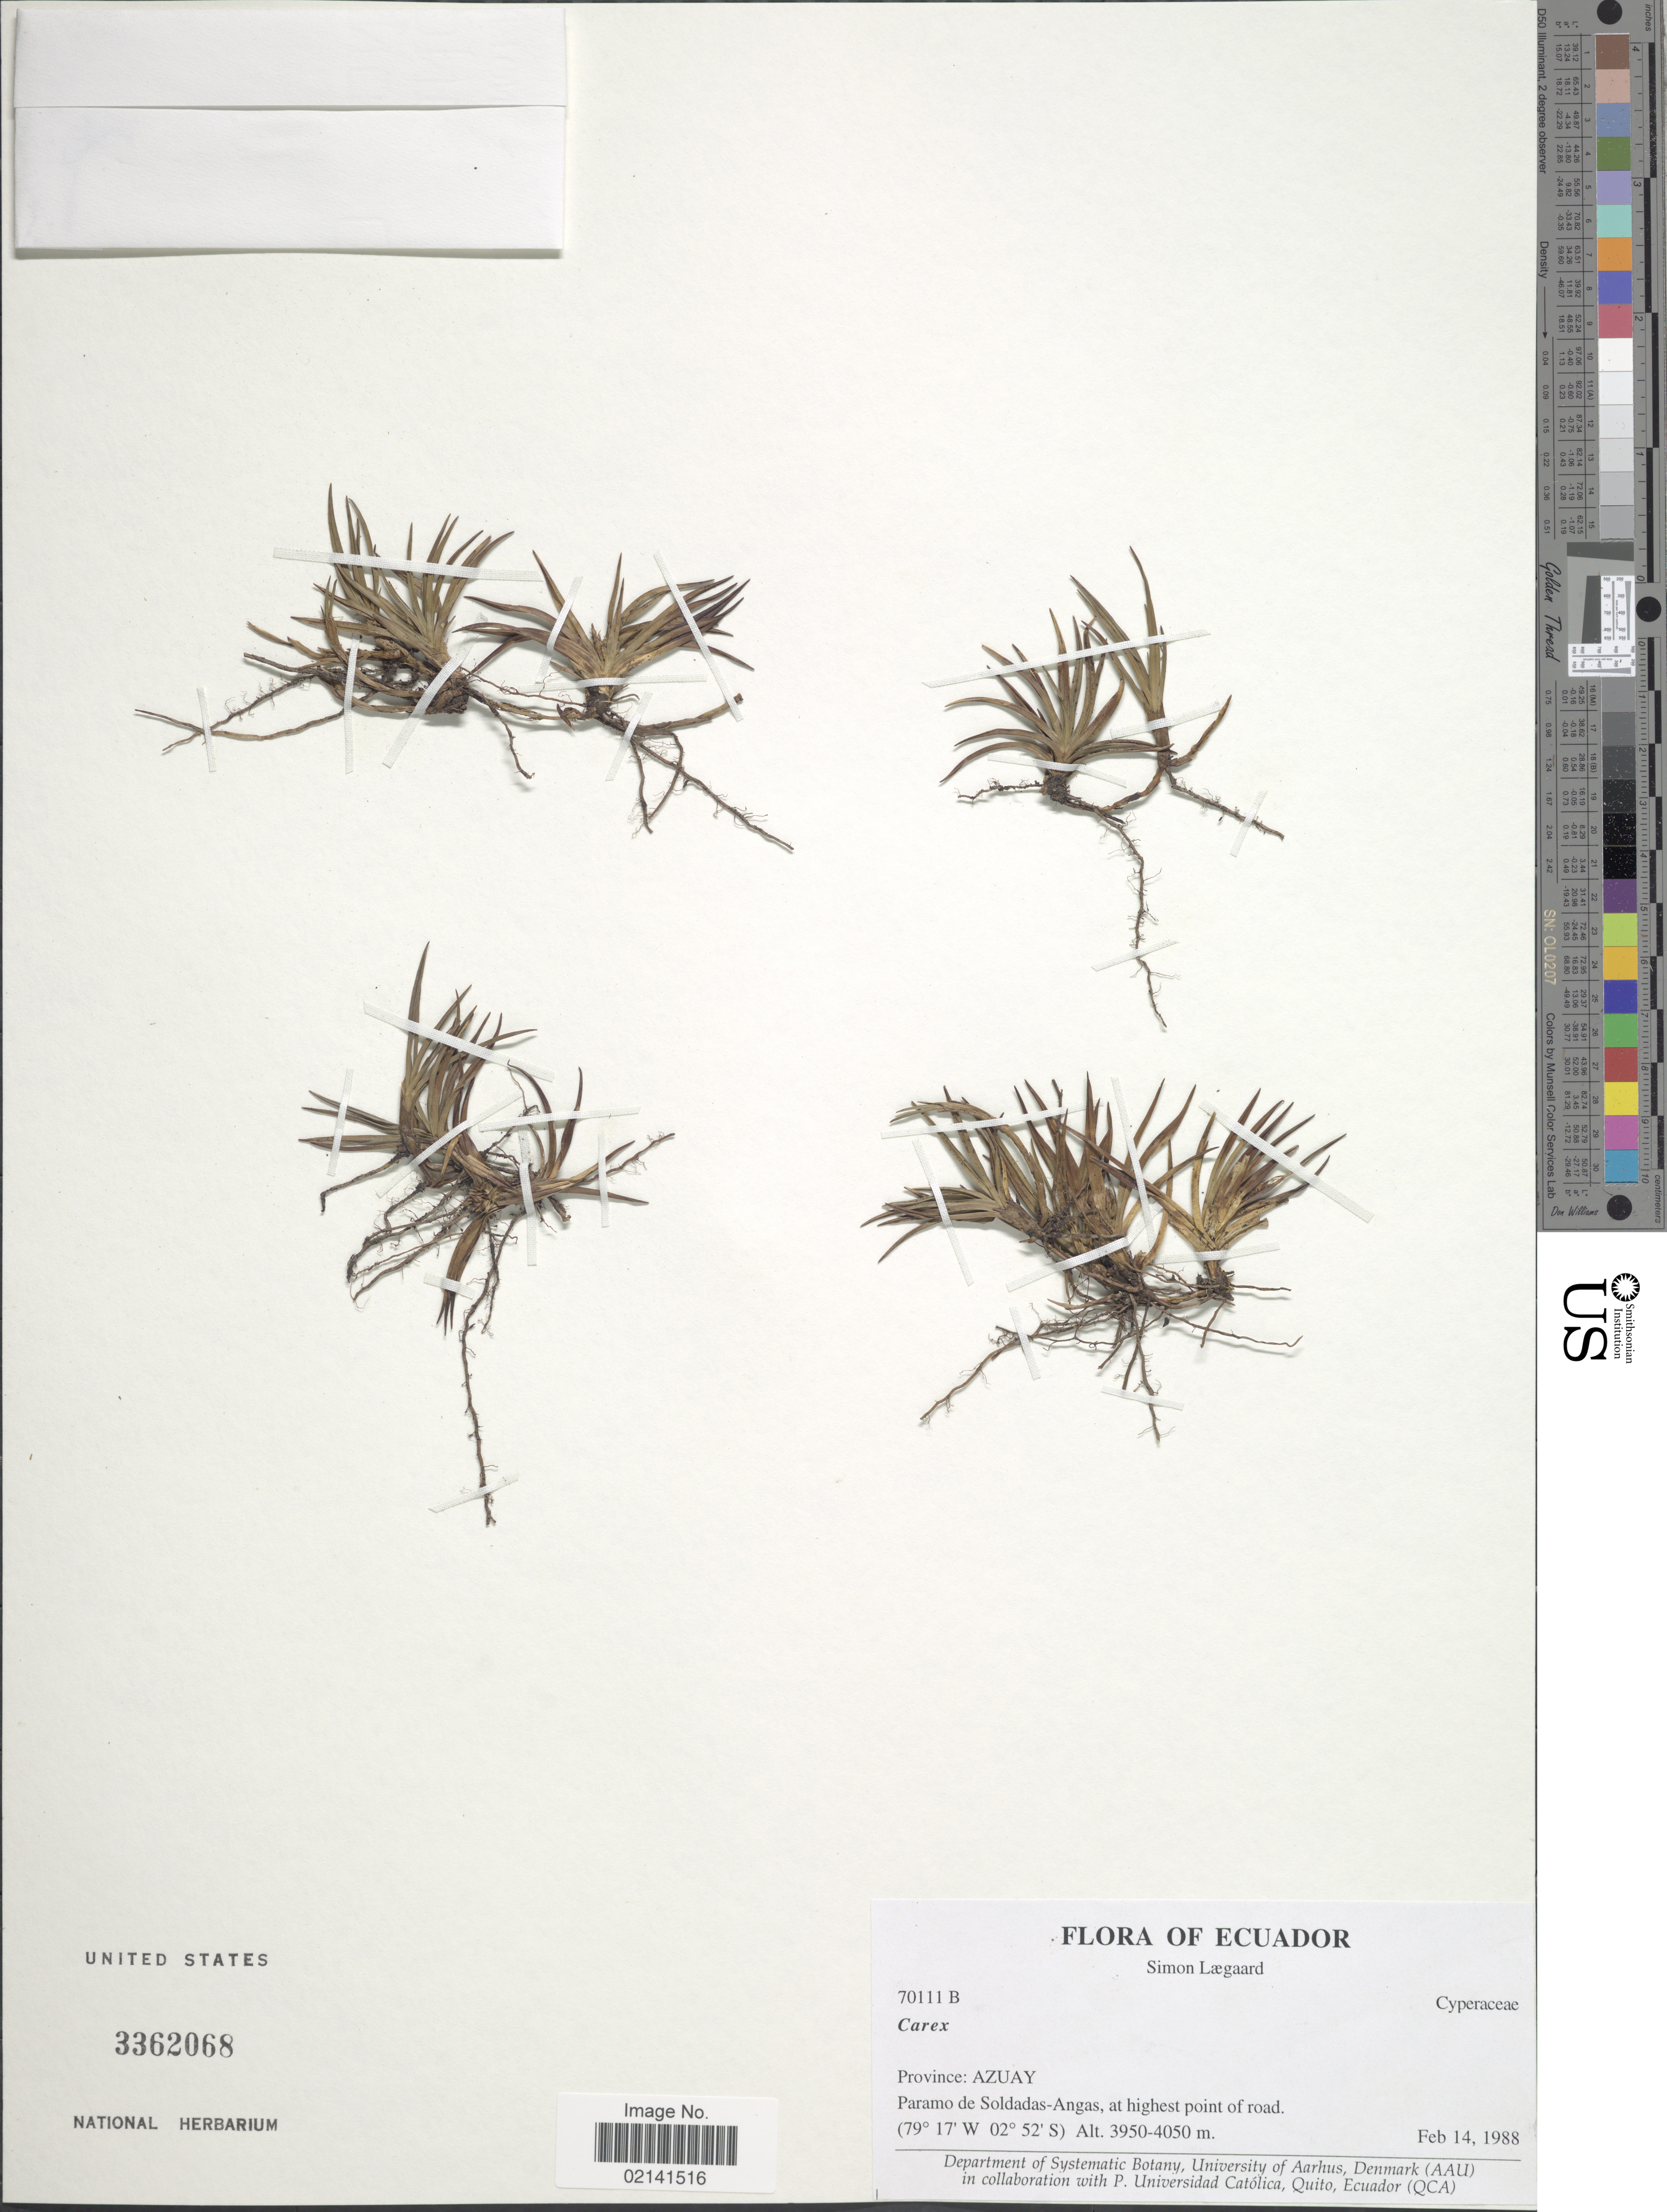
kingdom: Plantae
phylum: Tracheophyta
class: Liliopsida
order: Poales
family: Cyperaceae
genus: Carex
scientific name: Carex sp.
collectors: S. Lægaard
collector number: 70111B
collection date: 1988-02-14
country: Ecuador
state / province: Azuay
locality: Province: Azuay, Paramo de Soldadas-Angas, at highest point of road.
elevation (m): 3950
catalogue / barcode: US 3362068